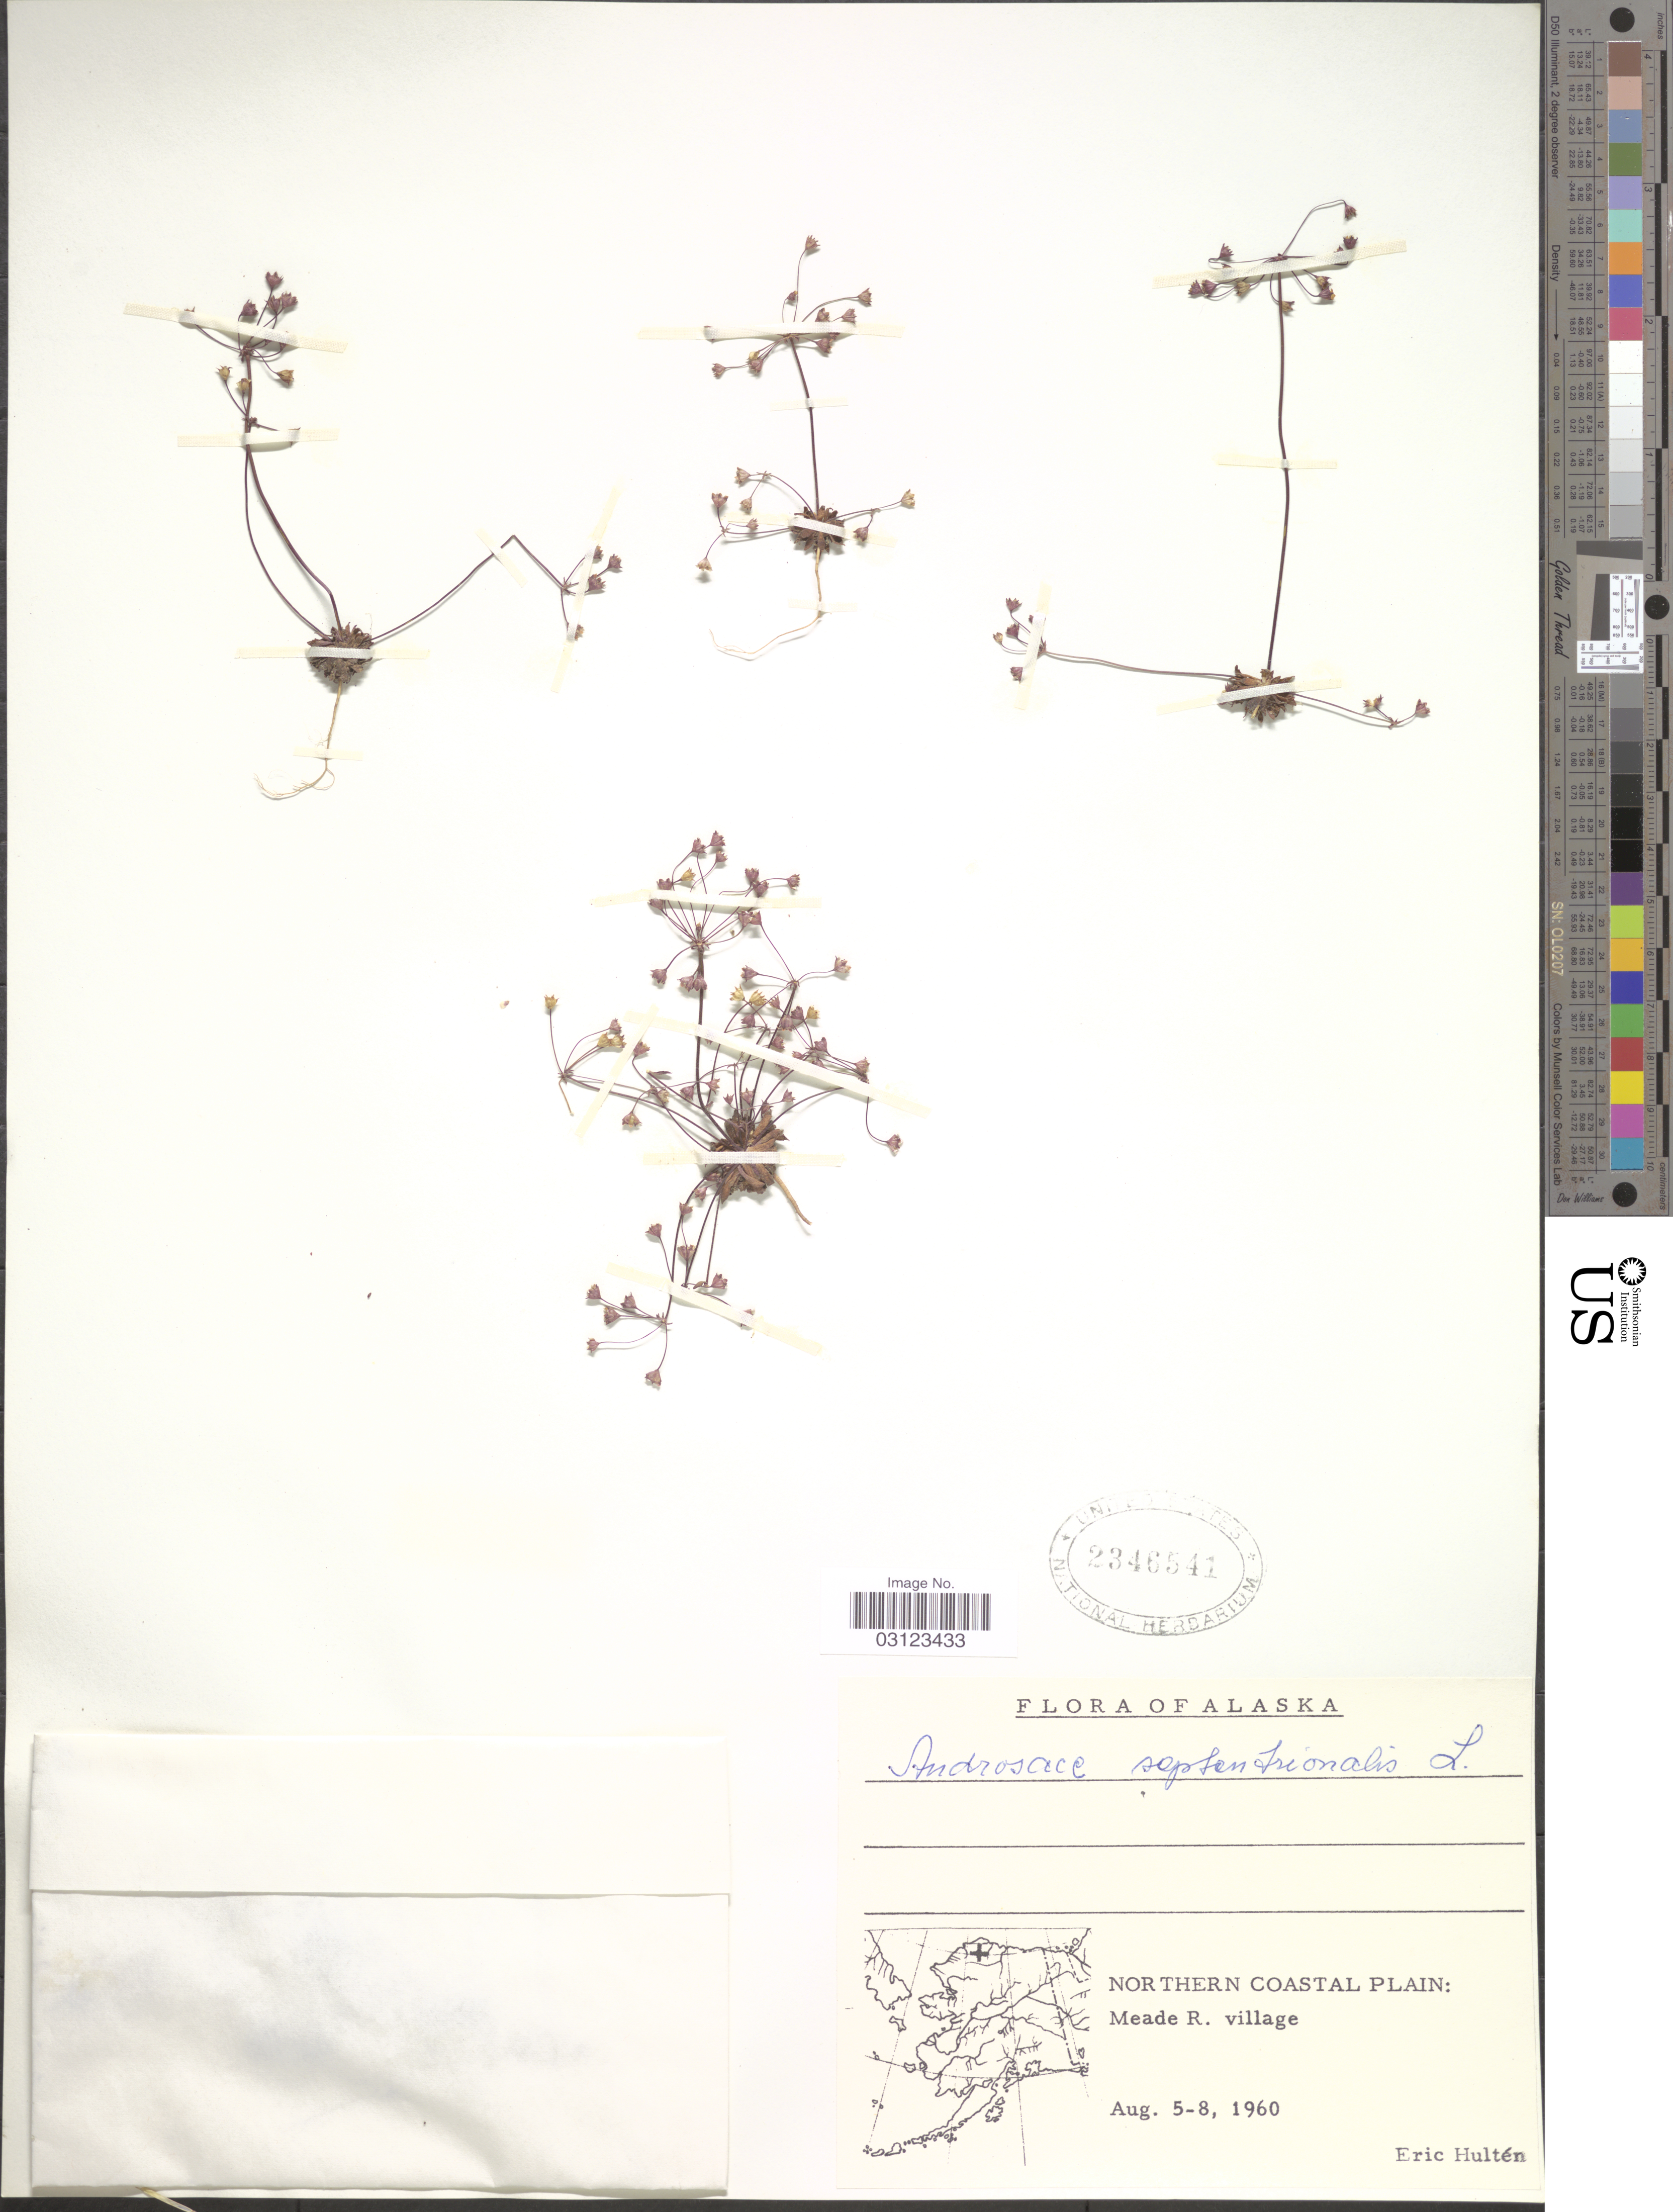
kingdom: Plantae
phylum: Tracheophyta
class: Magnoliopsida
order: Ericales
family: Primulaceae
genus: Androsace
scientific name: Androsace septentrionalis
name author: L.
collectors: E. G. Hultén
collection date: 1960-08-05/1960-08-08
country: United States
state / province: Alaska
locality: Northern Coastal Plain: Meade R. village.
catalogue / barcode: US 2346541